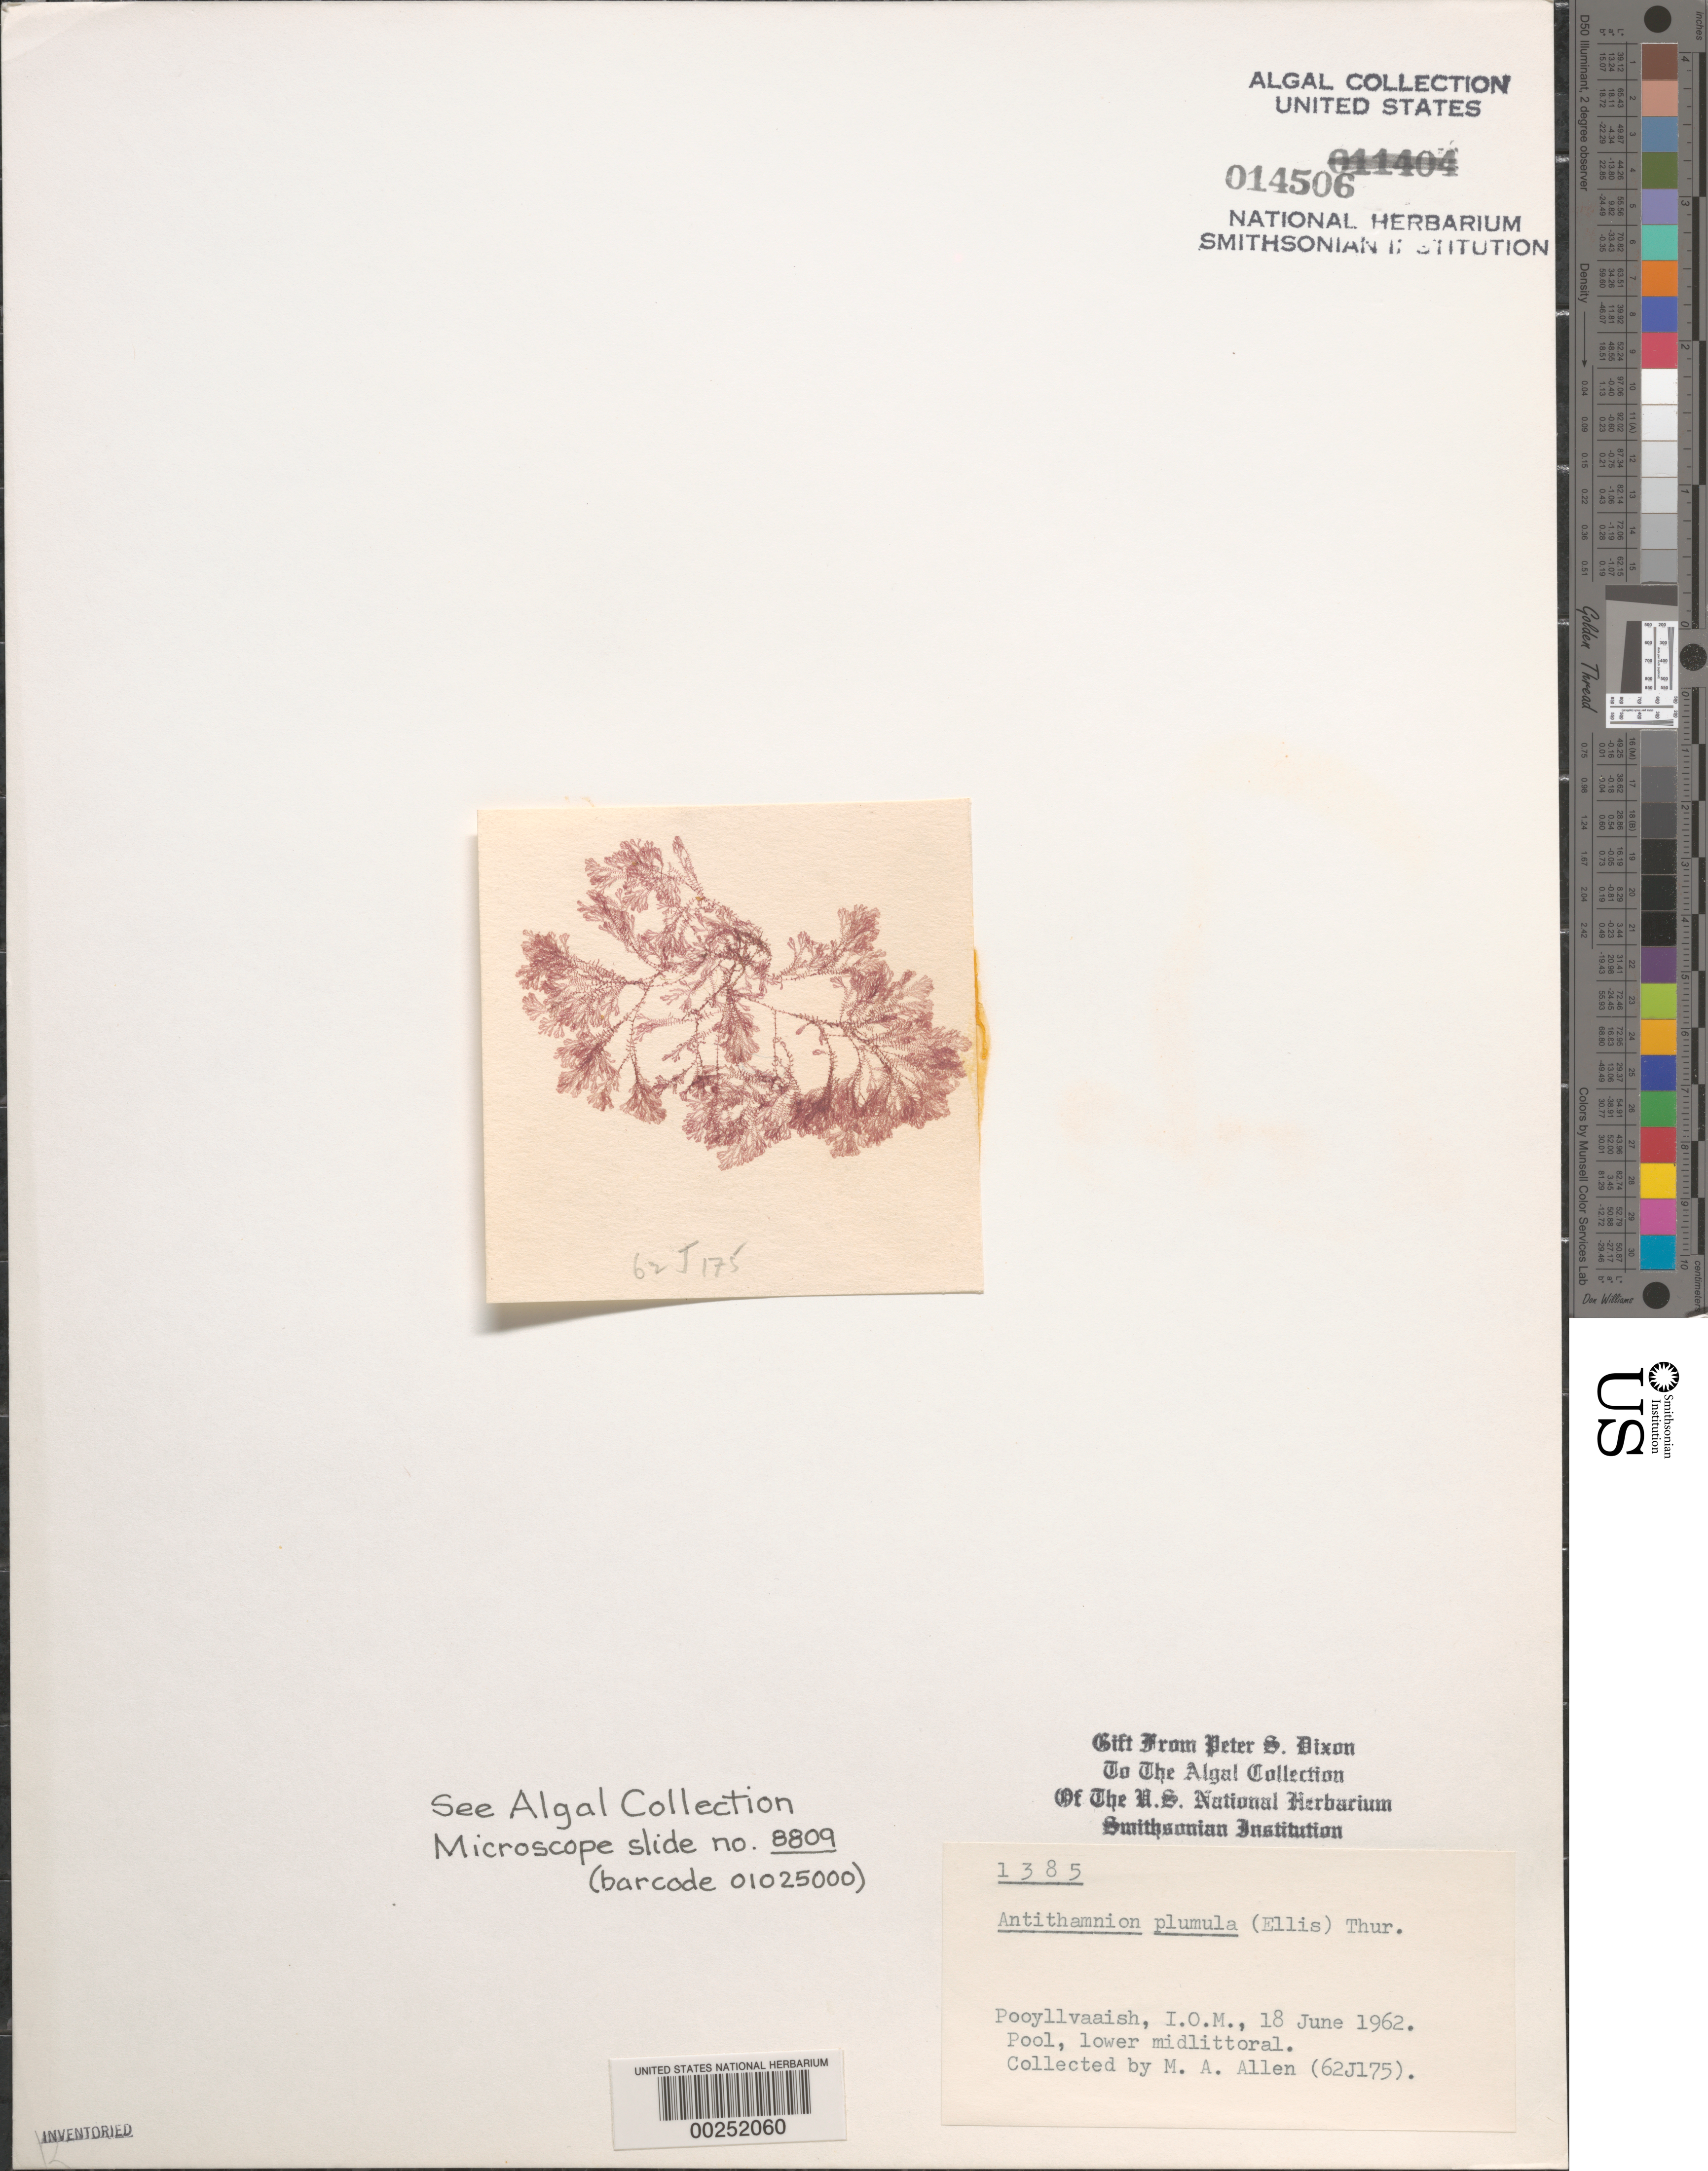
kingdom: Plantae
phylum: Rhodophyta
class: Florideophyceae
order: Ceramiales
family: Ceramiaceae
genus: Pterothamnion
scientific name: Pterothamnion plumula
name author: (J. Ellis) Näg.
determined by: Algae name updating Project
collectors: M. A. Allen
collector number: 62J175 & PSD 1385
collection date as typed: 18 Jun 1962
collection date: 1962-06-18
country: United Kingdom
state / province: England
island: Isle of Man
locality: Pooyllvaaish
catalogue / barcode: US 14506